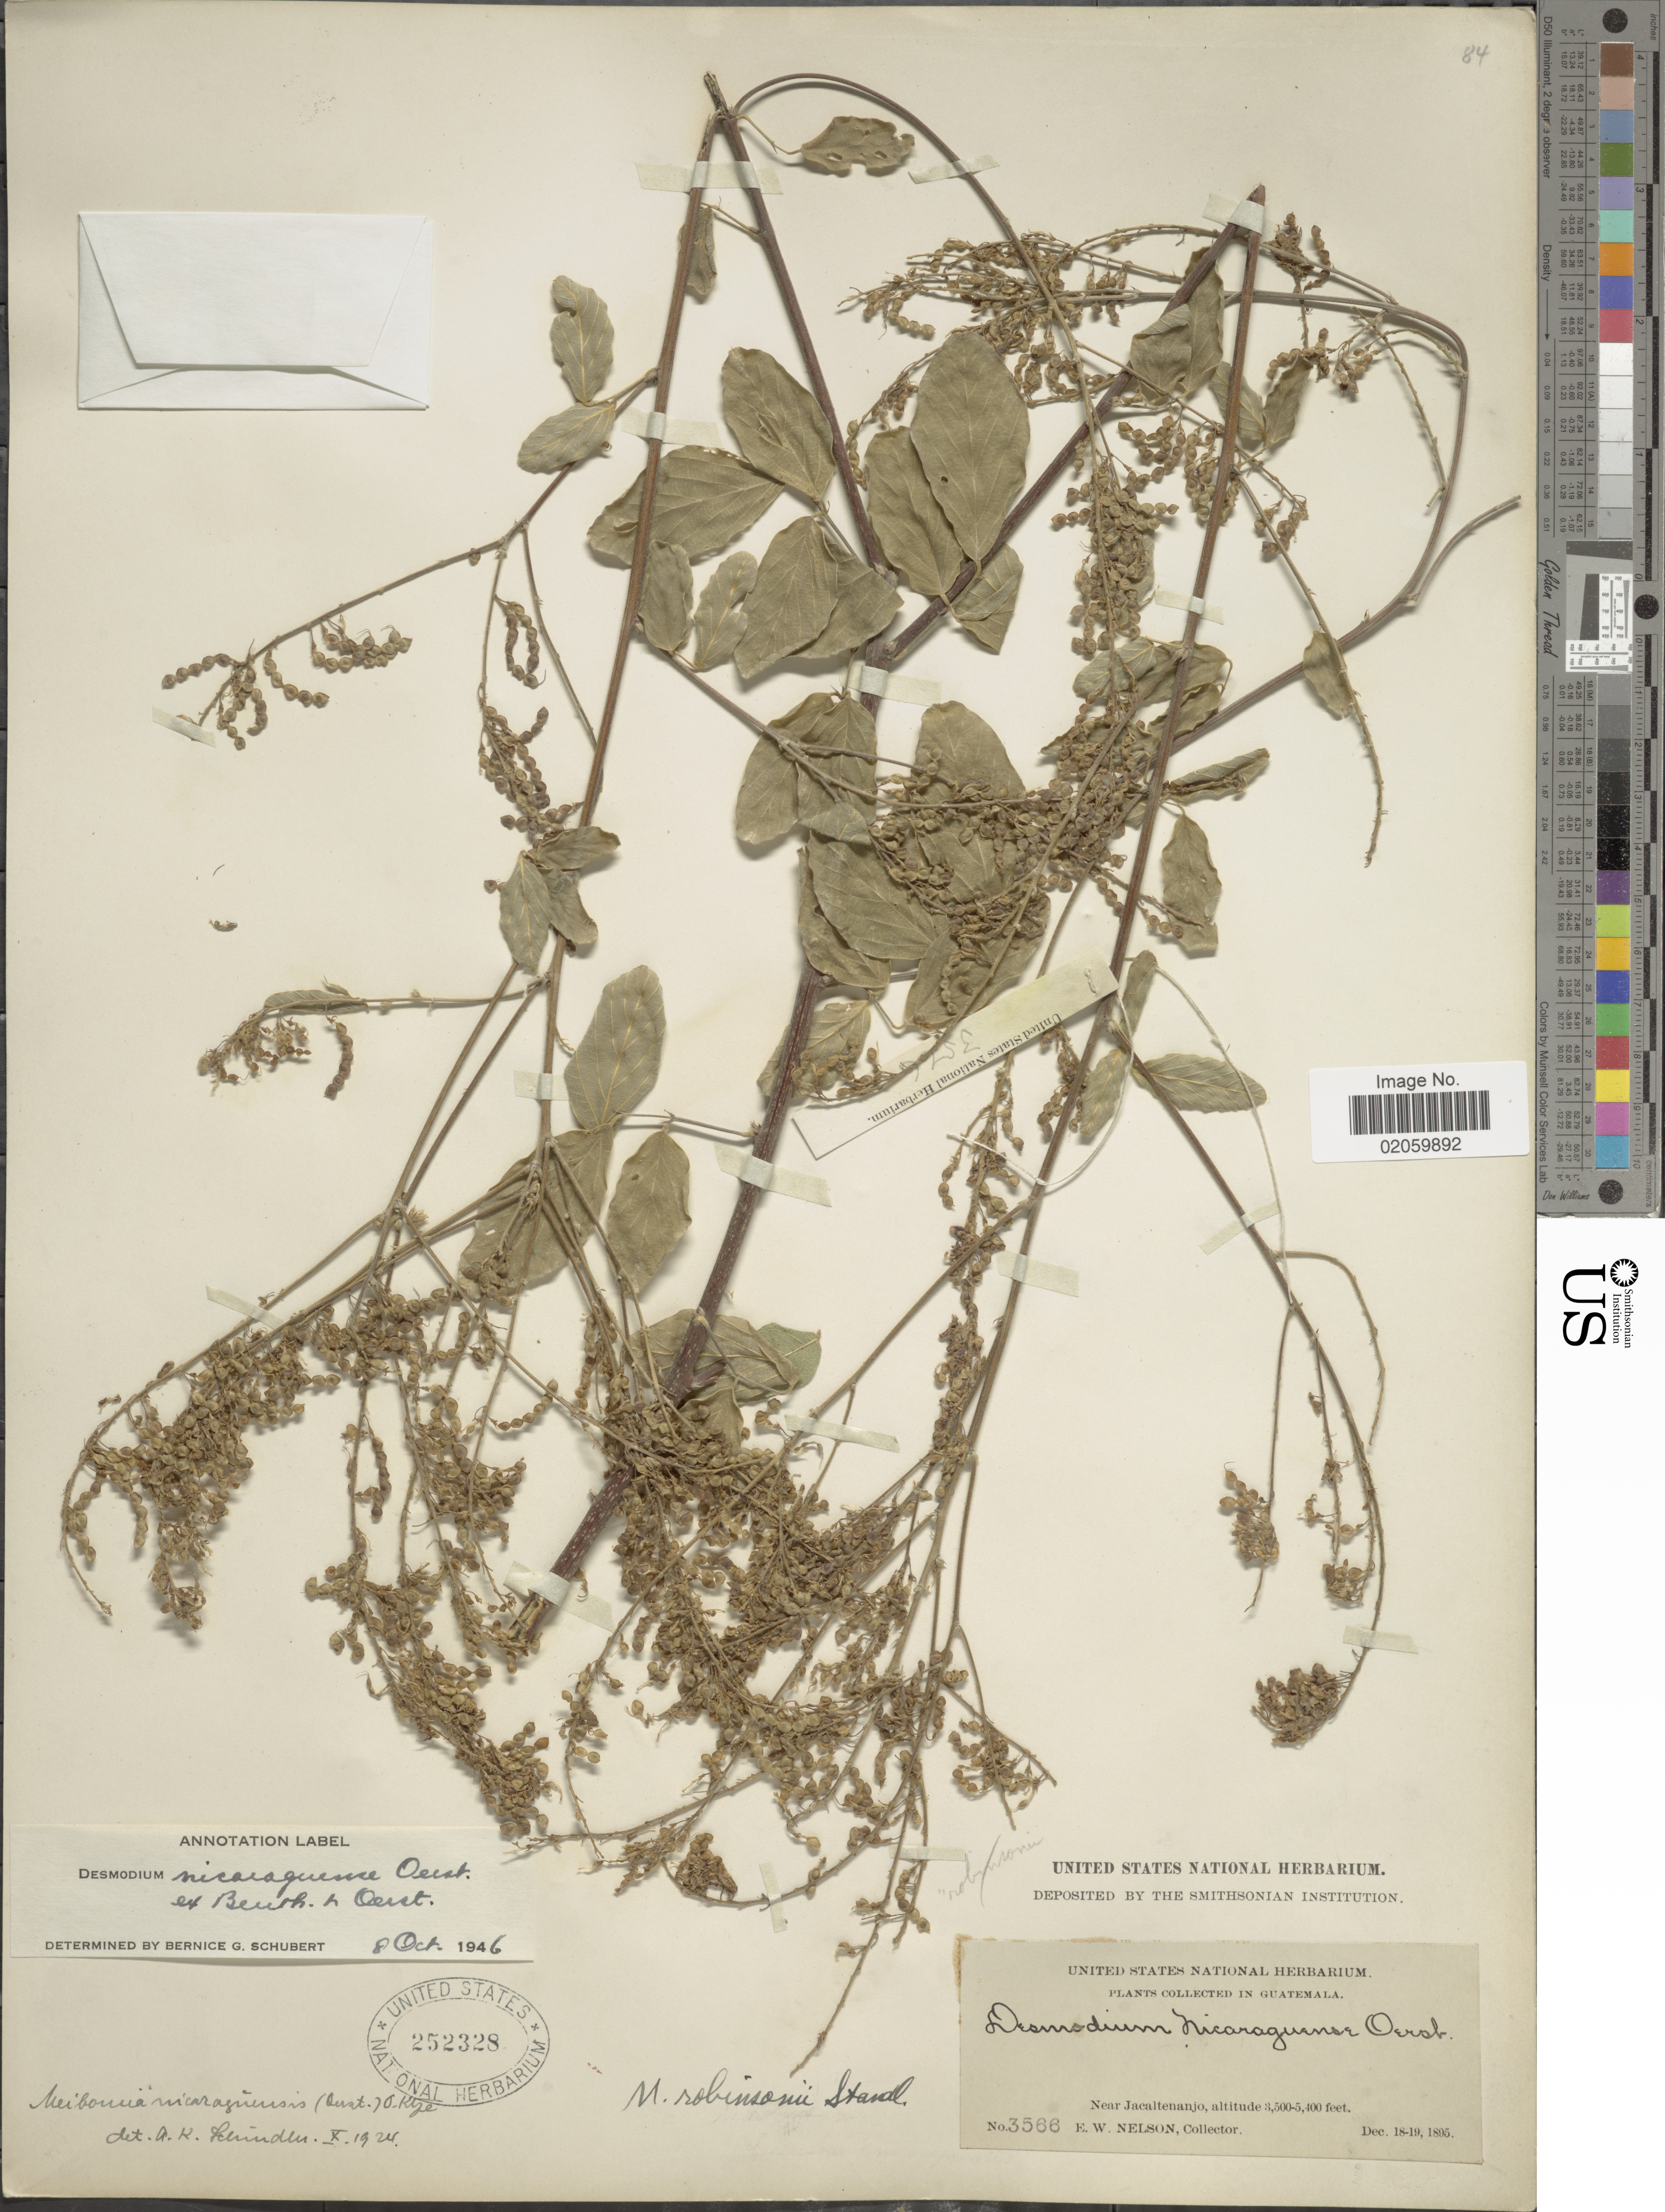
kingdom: Plantae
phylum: Tracheophyta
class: Magnoliopsida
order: Fabales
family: Fabaceae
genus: Desmodium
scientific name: Desmodium nicaraguense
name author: Oerst.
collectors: E. W. Nelson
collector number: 3566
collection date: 1895-12-18/1895-12-19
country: Guatemala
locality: Near Jacaltenanjo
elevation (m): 1067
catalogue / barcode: US 252328